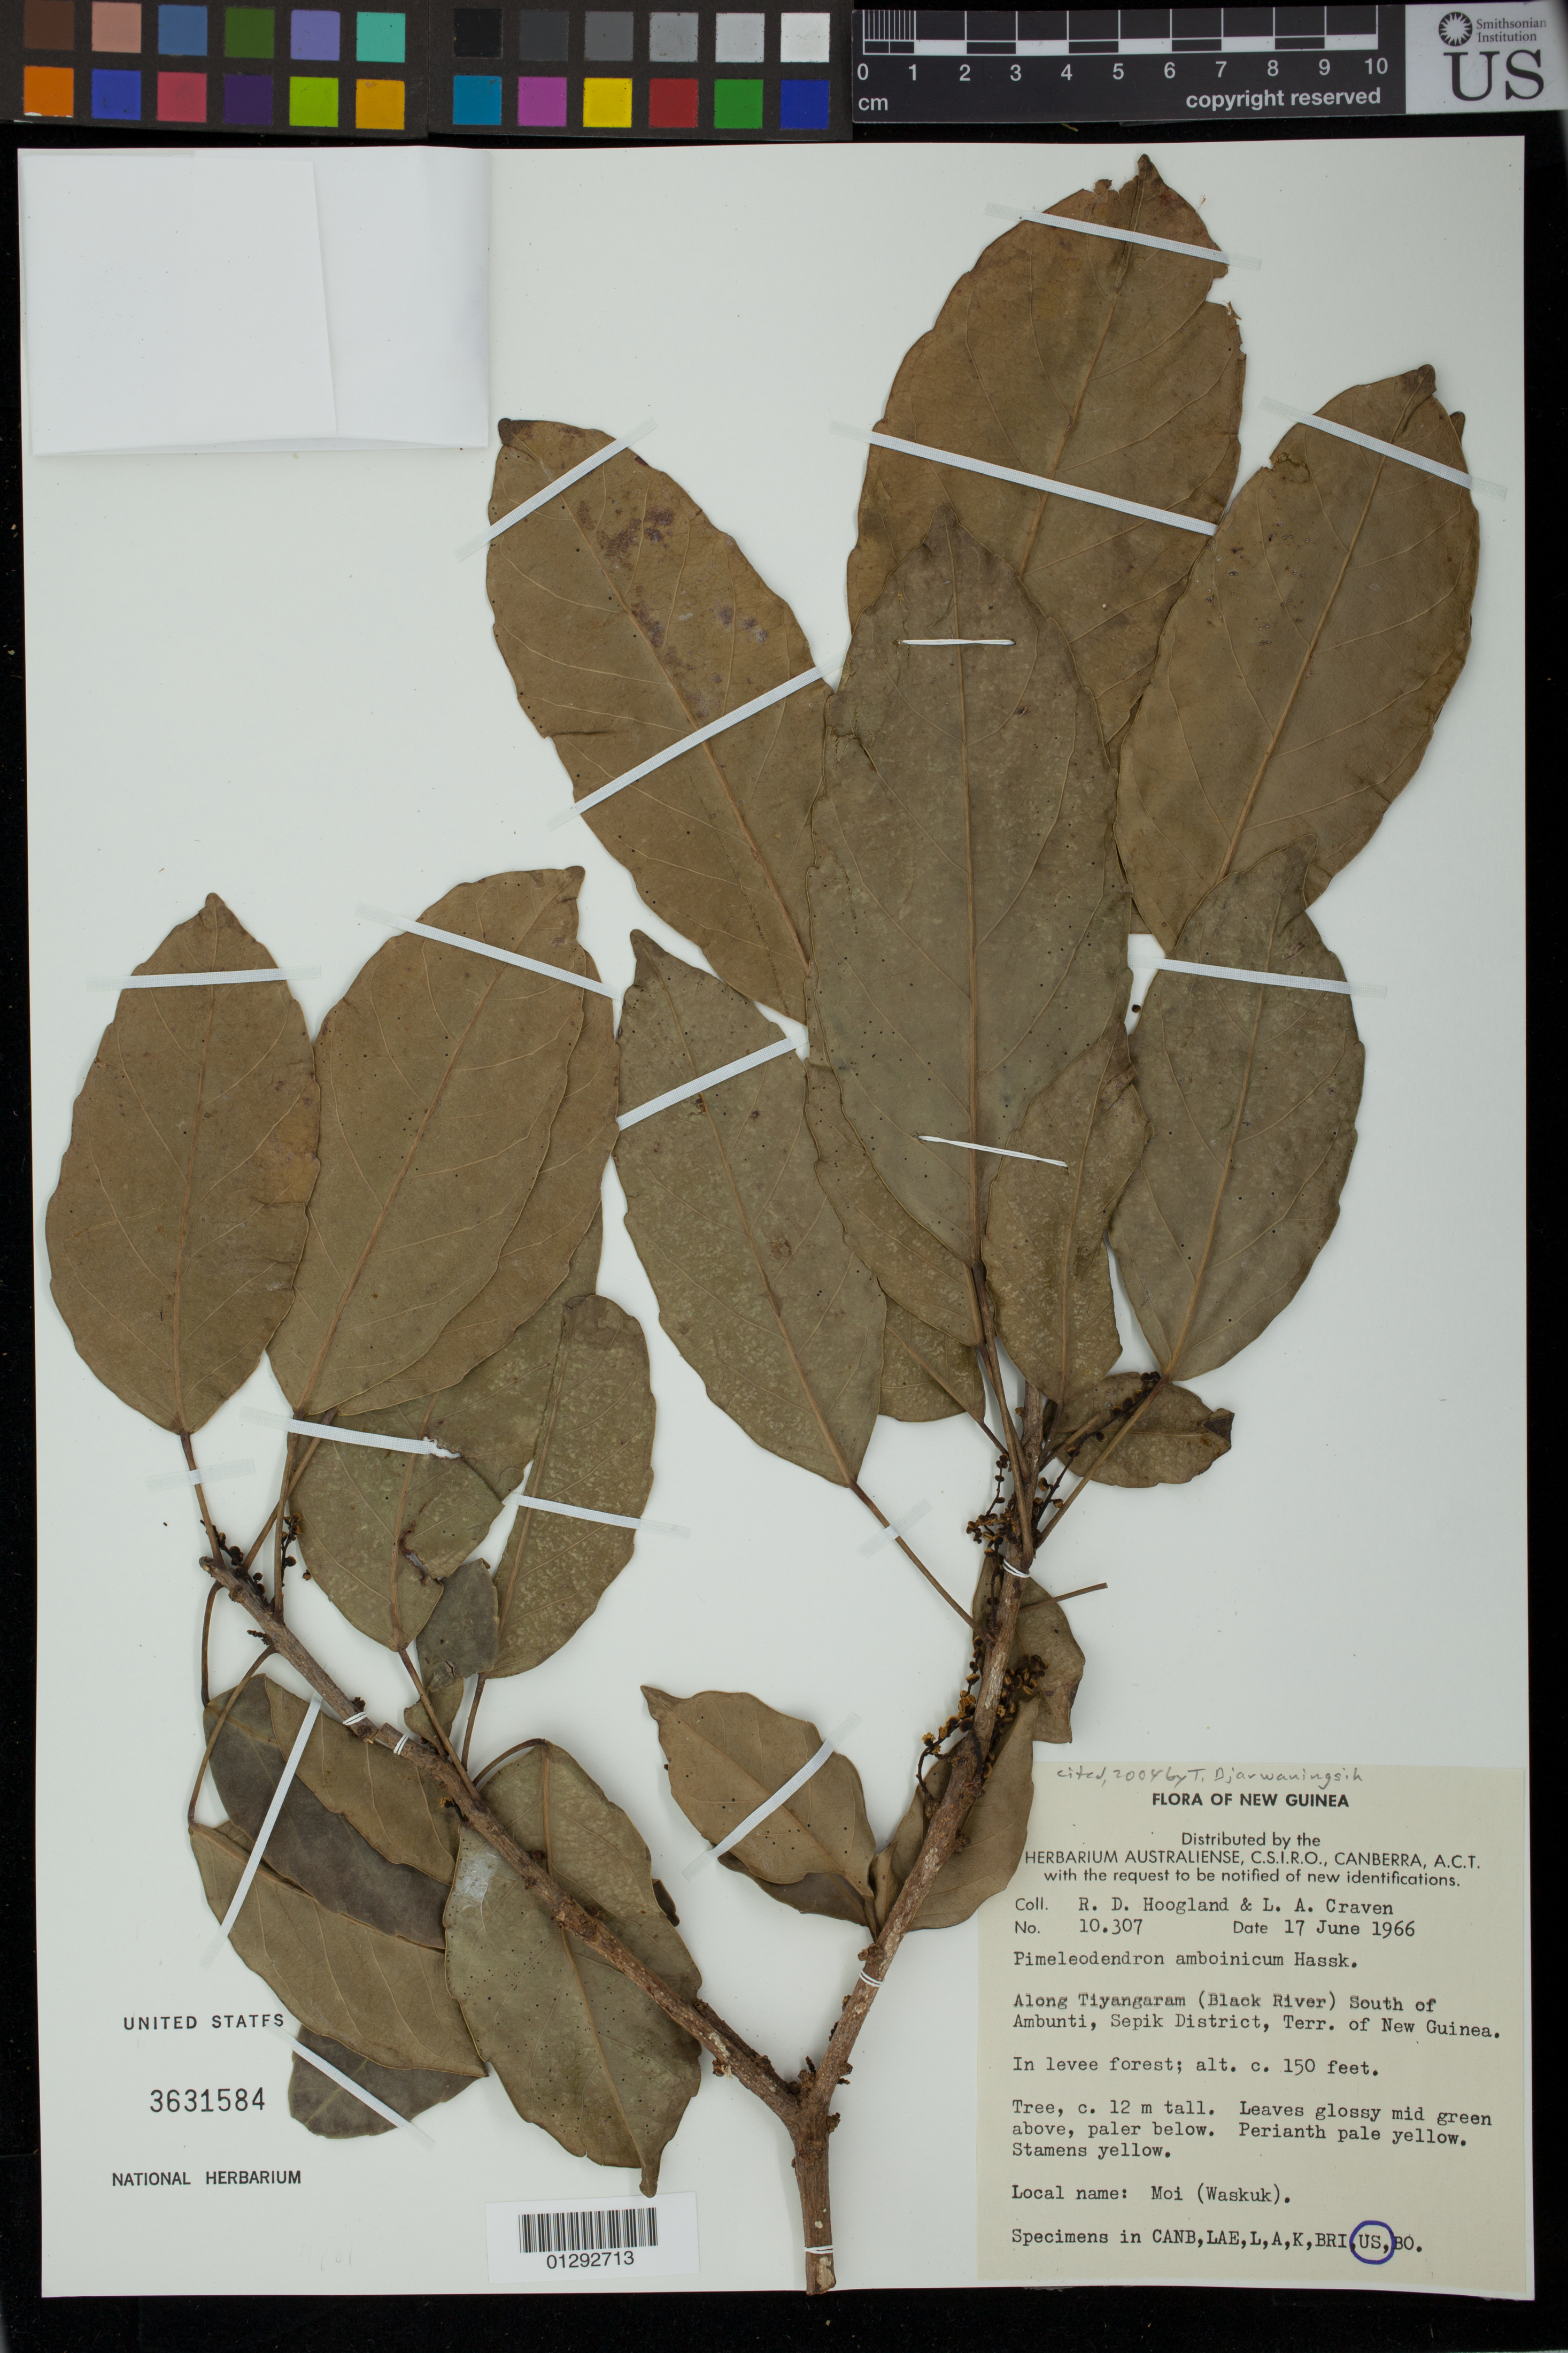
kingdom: Plantae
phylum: Tracheophyta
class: Magnoliopsida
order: Malpighiales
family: Euphorbiaceae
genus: Pimelodendron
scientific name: Pimelodendron amboinicum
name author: Hassk.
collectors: R. D. Hoogland & L. A. Craven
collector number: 10307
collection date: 1966-06-17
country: Papua New Guinea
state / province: East Sepik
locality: Along Tiyangaram (Black River) South of Ambunti, Sepik District, Terr. of New Guinea.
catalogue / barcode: US 3631584